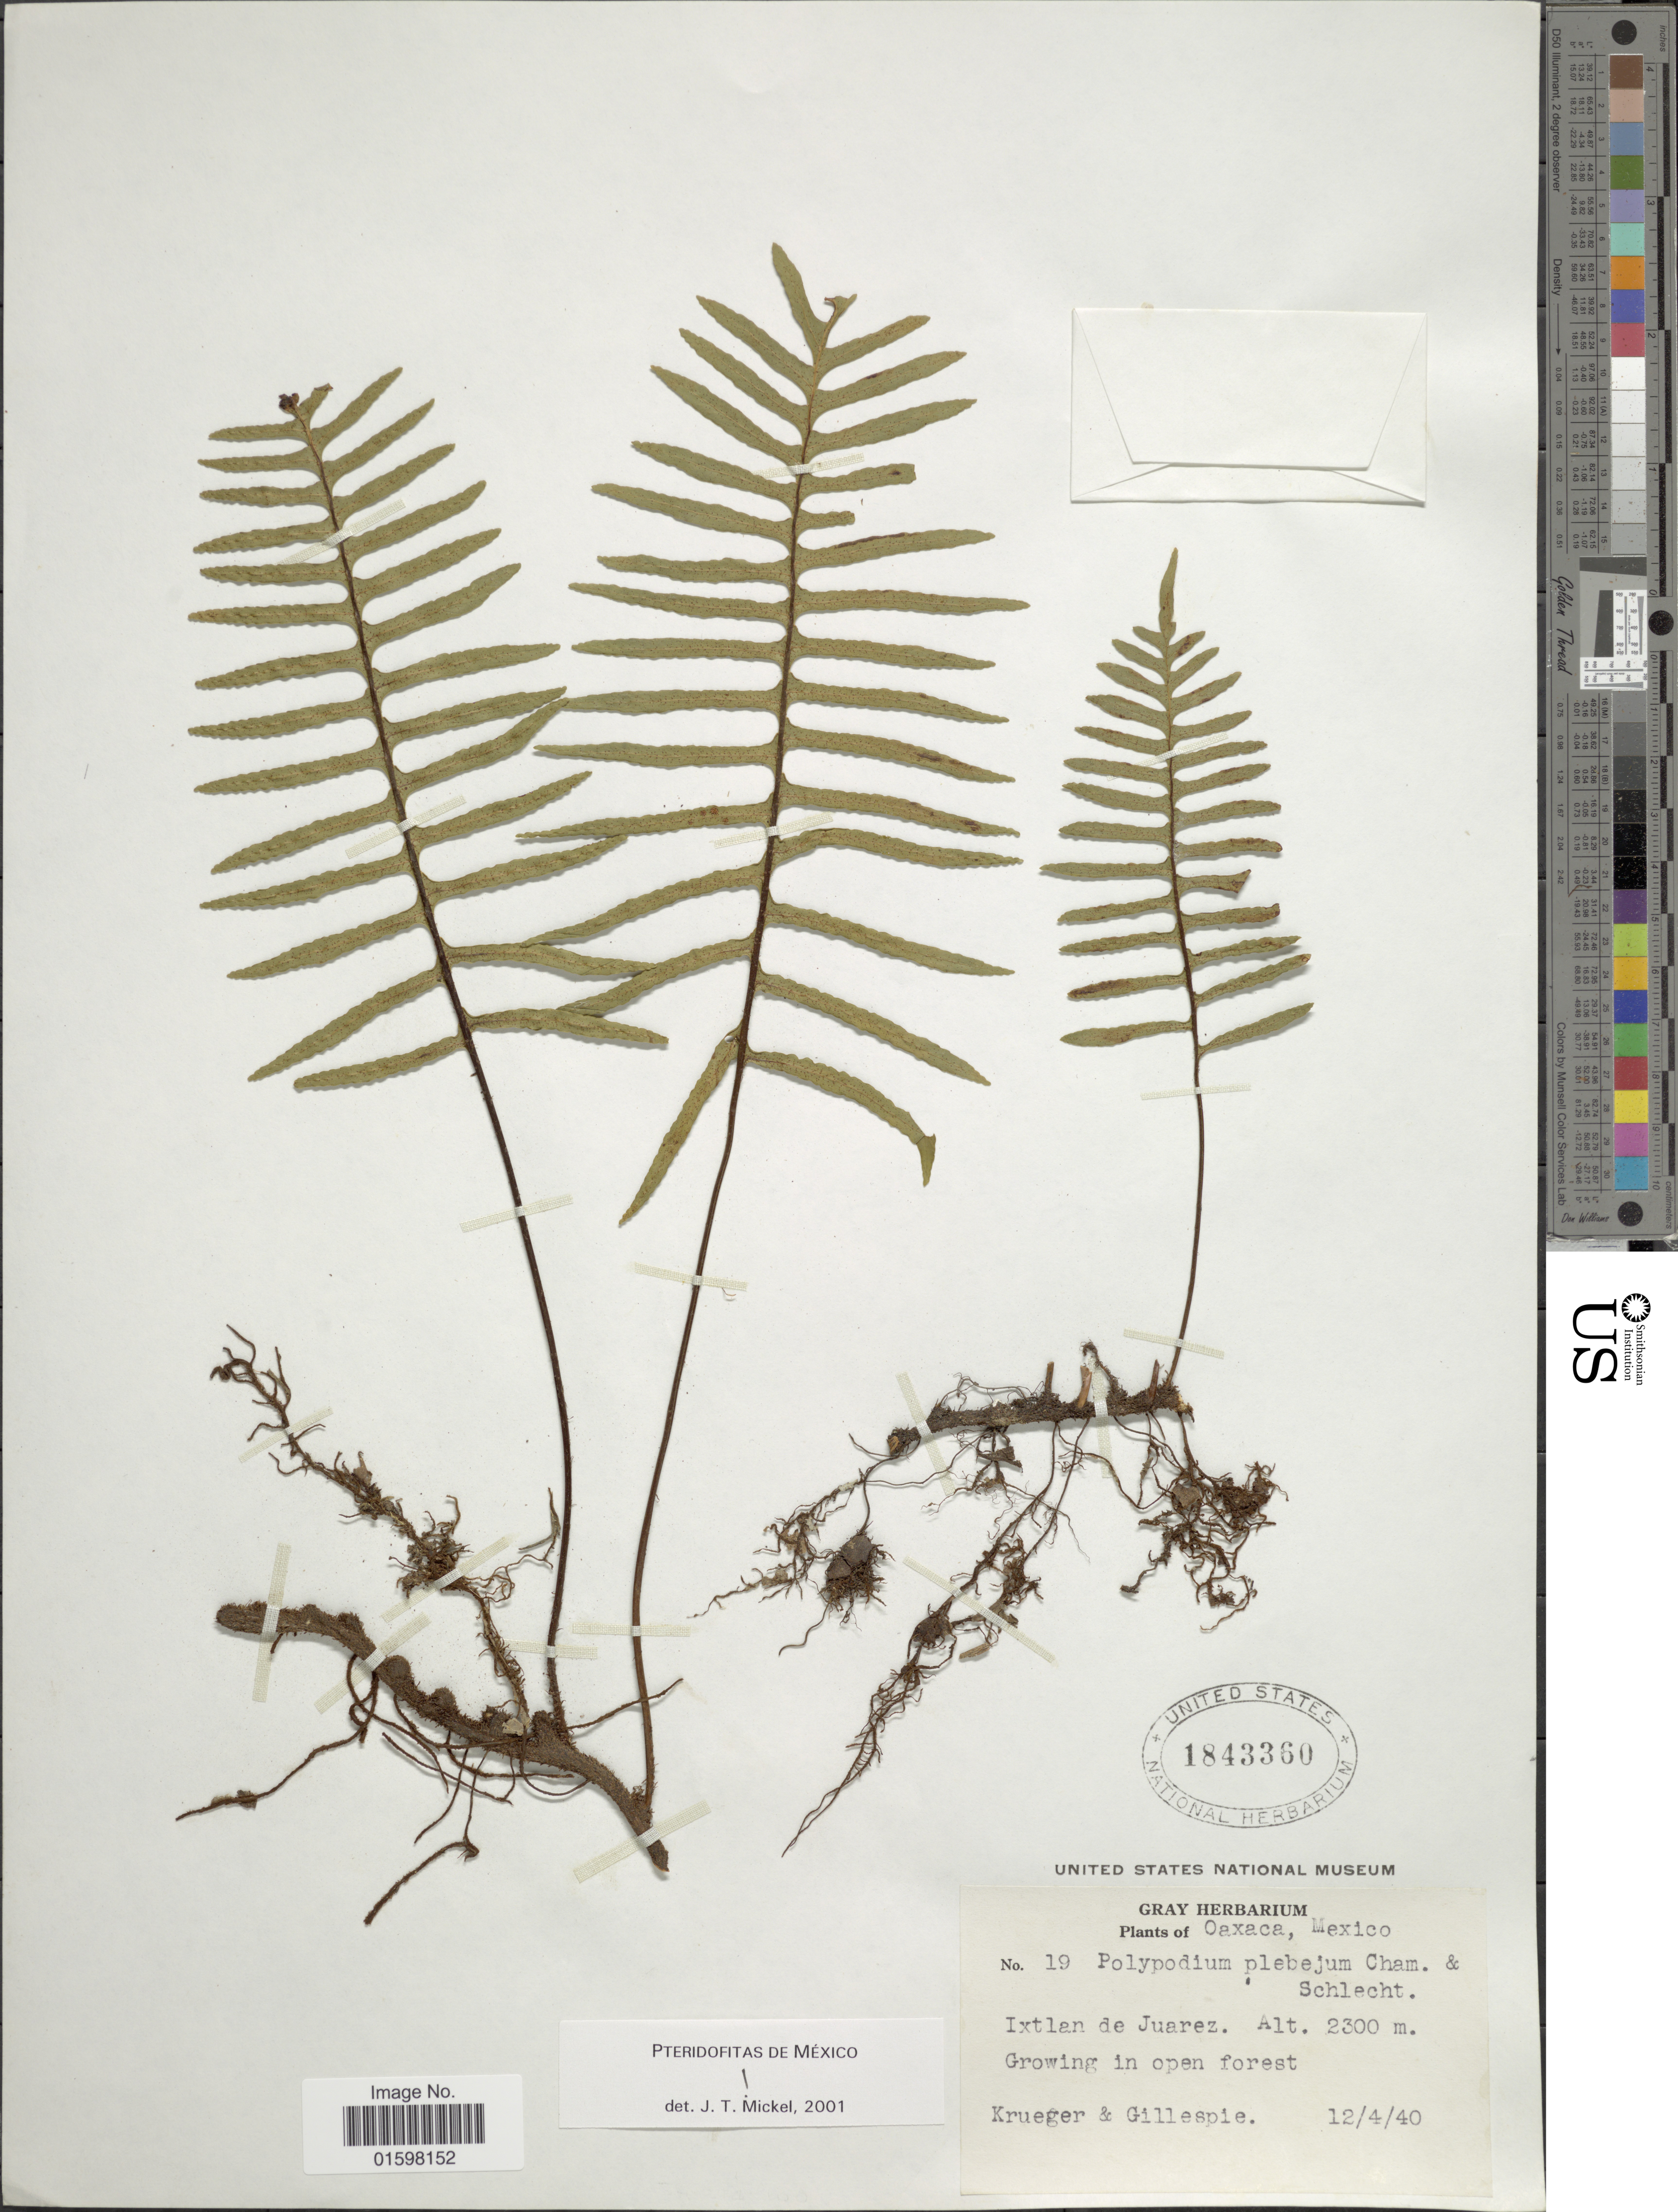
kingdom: Plantae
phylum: Tracheophyta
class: Polypodiopsida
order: Polypodiales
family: Polypodiaceae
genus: Pleopeltis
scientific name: Pleopeltis plebeia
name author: (Schltdl. ex Cham.) A.R. Sm. & Tejero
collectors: Krueger & -- Gillespie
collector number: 19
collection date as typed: Transcribed d/m/y: 12/4/40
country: Mexico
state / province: Oaxaca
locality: Oaxaca, Ixtlan de Juarez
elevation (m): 2300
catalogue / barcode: US 1843360